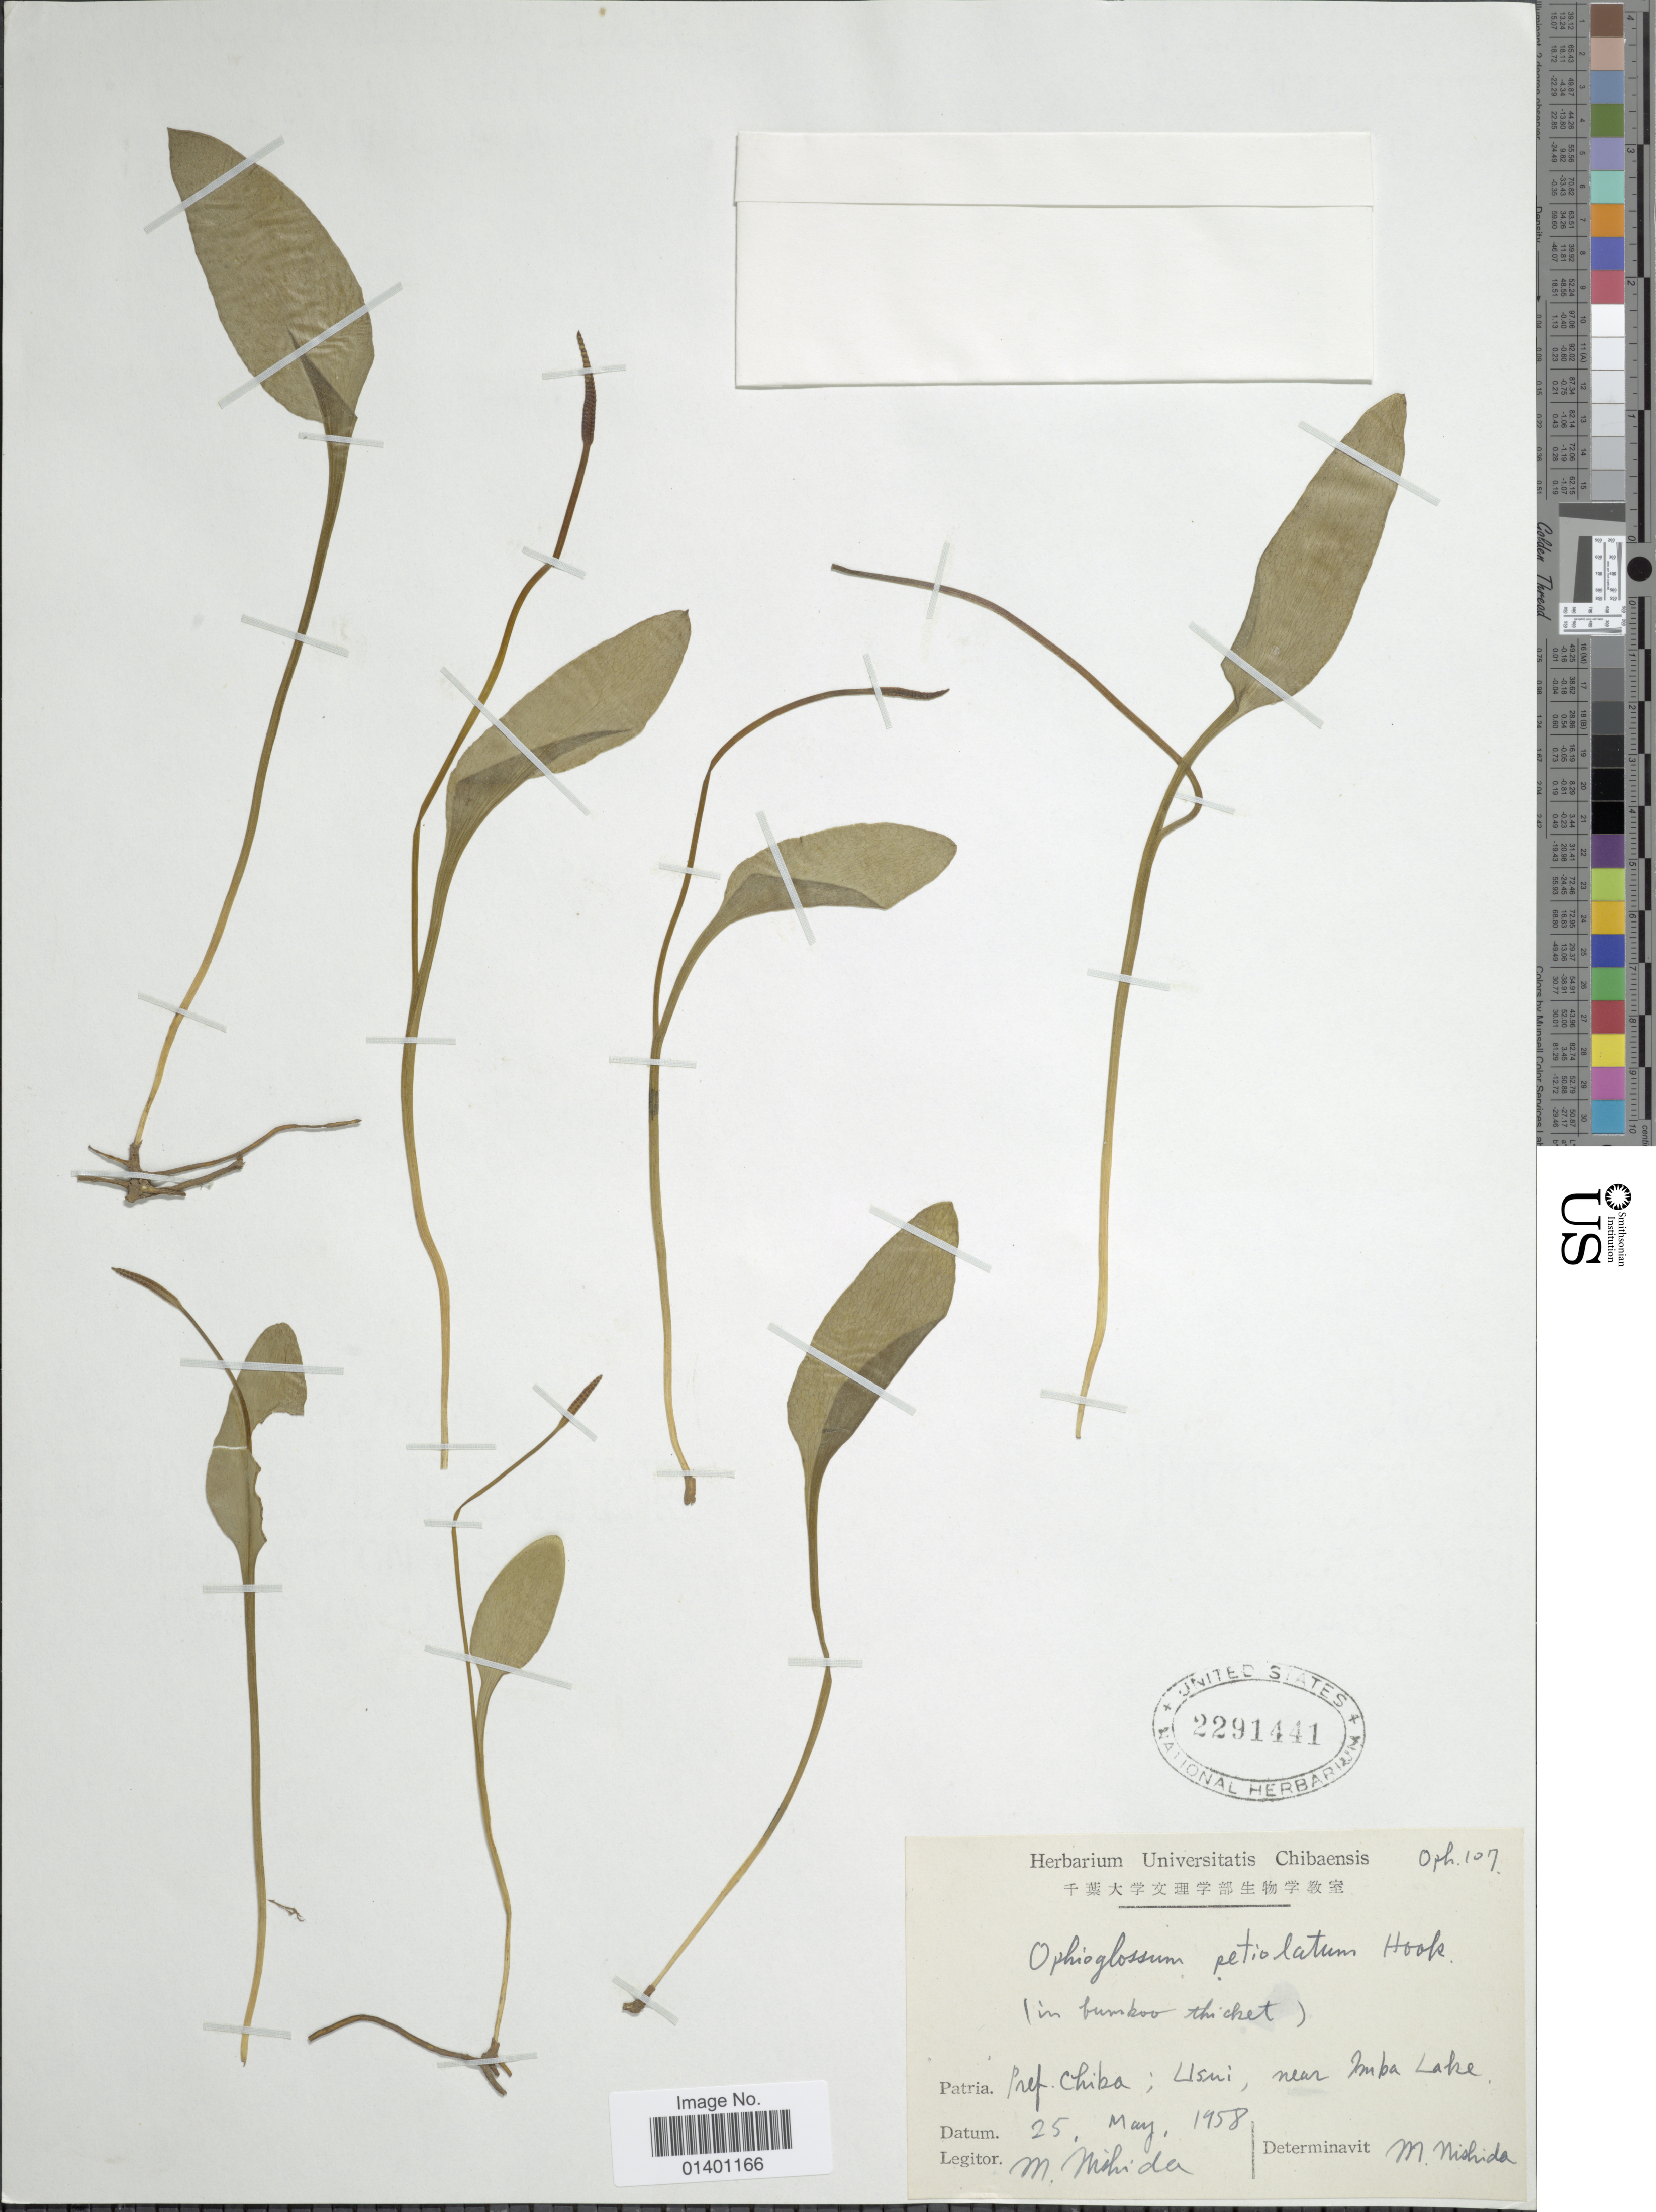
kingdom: Plantae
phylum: Tracheophyta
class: Polypodiopsida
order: Ophioglossales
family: Ophioglossaceae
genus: Ophioglossum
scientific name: Ophioglossum petiolatum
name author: Hook.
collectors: M. Nishida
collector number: oph. 107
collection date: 1958-05-25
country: Japan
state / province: Tiba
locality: Pref. Chiba, Usni, near Imba lake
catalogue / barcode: US 2291441